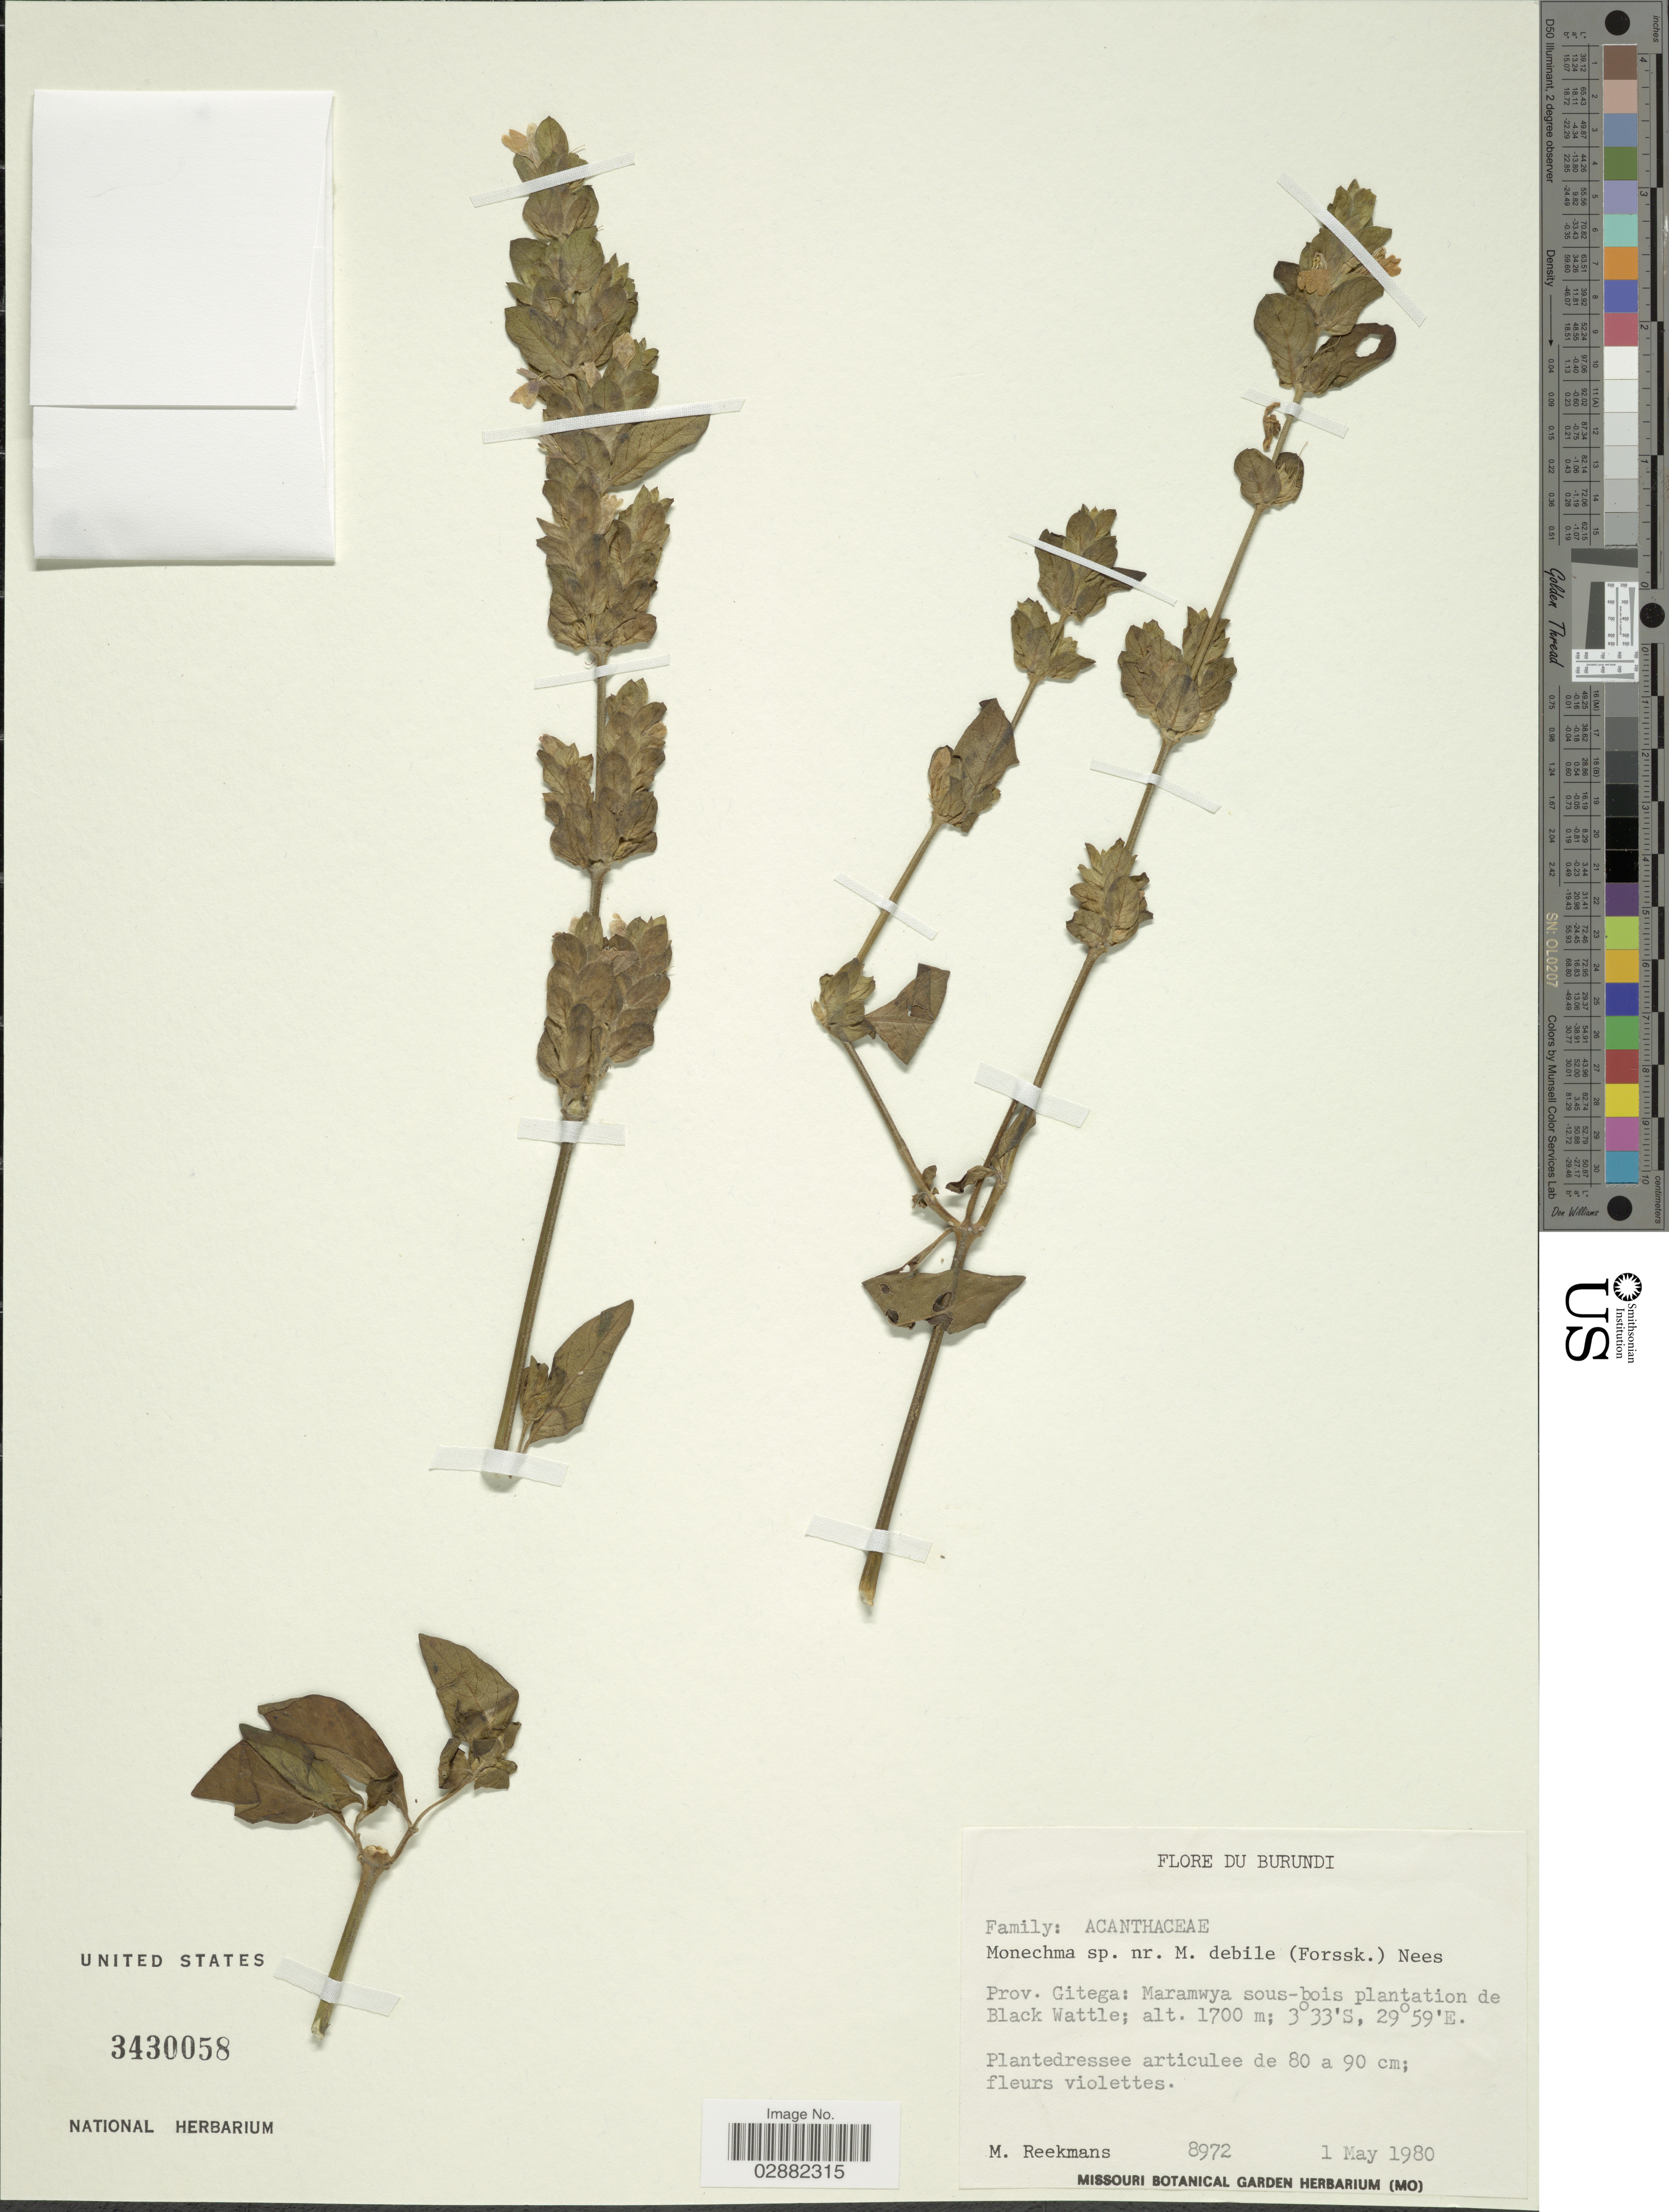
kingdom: Plantae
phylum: Tracheophyta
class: Magnoliopsida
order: Lamiales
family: Acanthaceae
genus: Justicia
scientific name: Justicia debilis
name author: (Forssk.) Vahl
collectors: M. Reekmans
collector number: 8972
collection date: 1980-05-01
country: Burundi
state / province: Gitega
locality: Prov. Gitega: Maramwya sous-bois plantation de Black Wattle.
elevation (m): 1700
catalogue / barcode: US 3430058